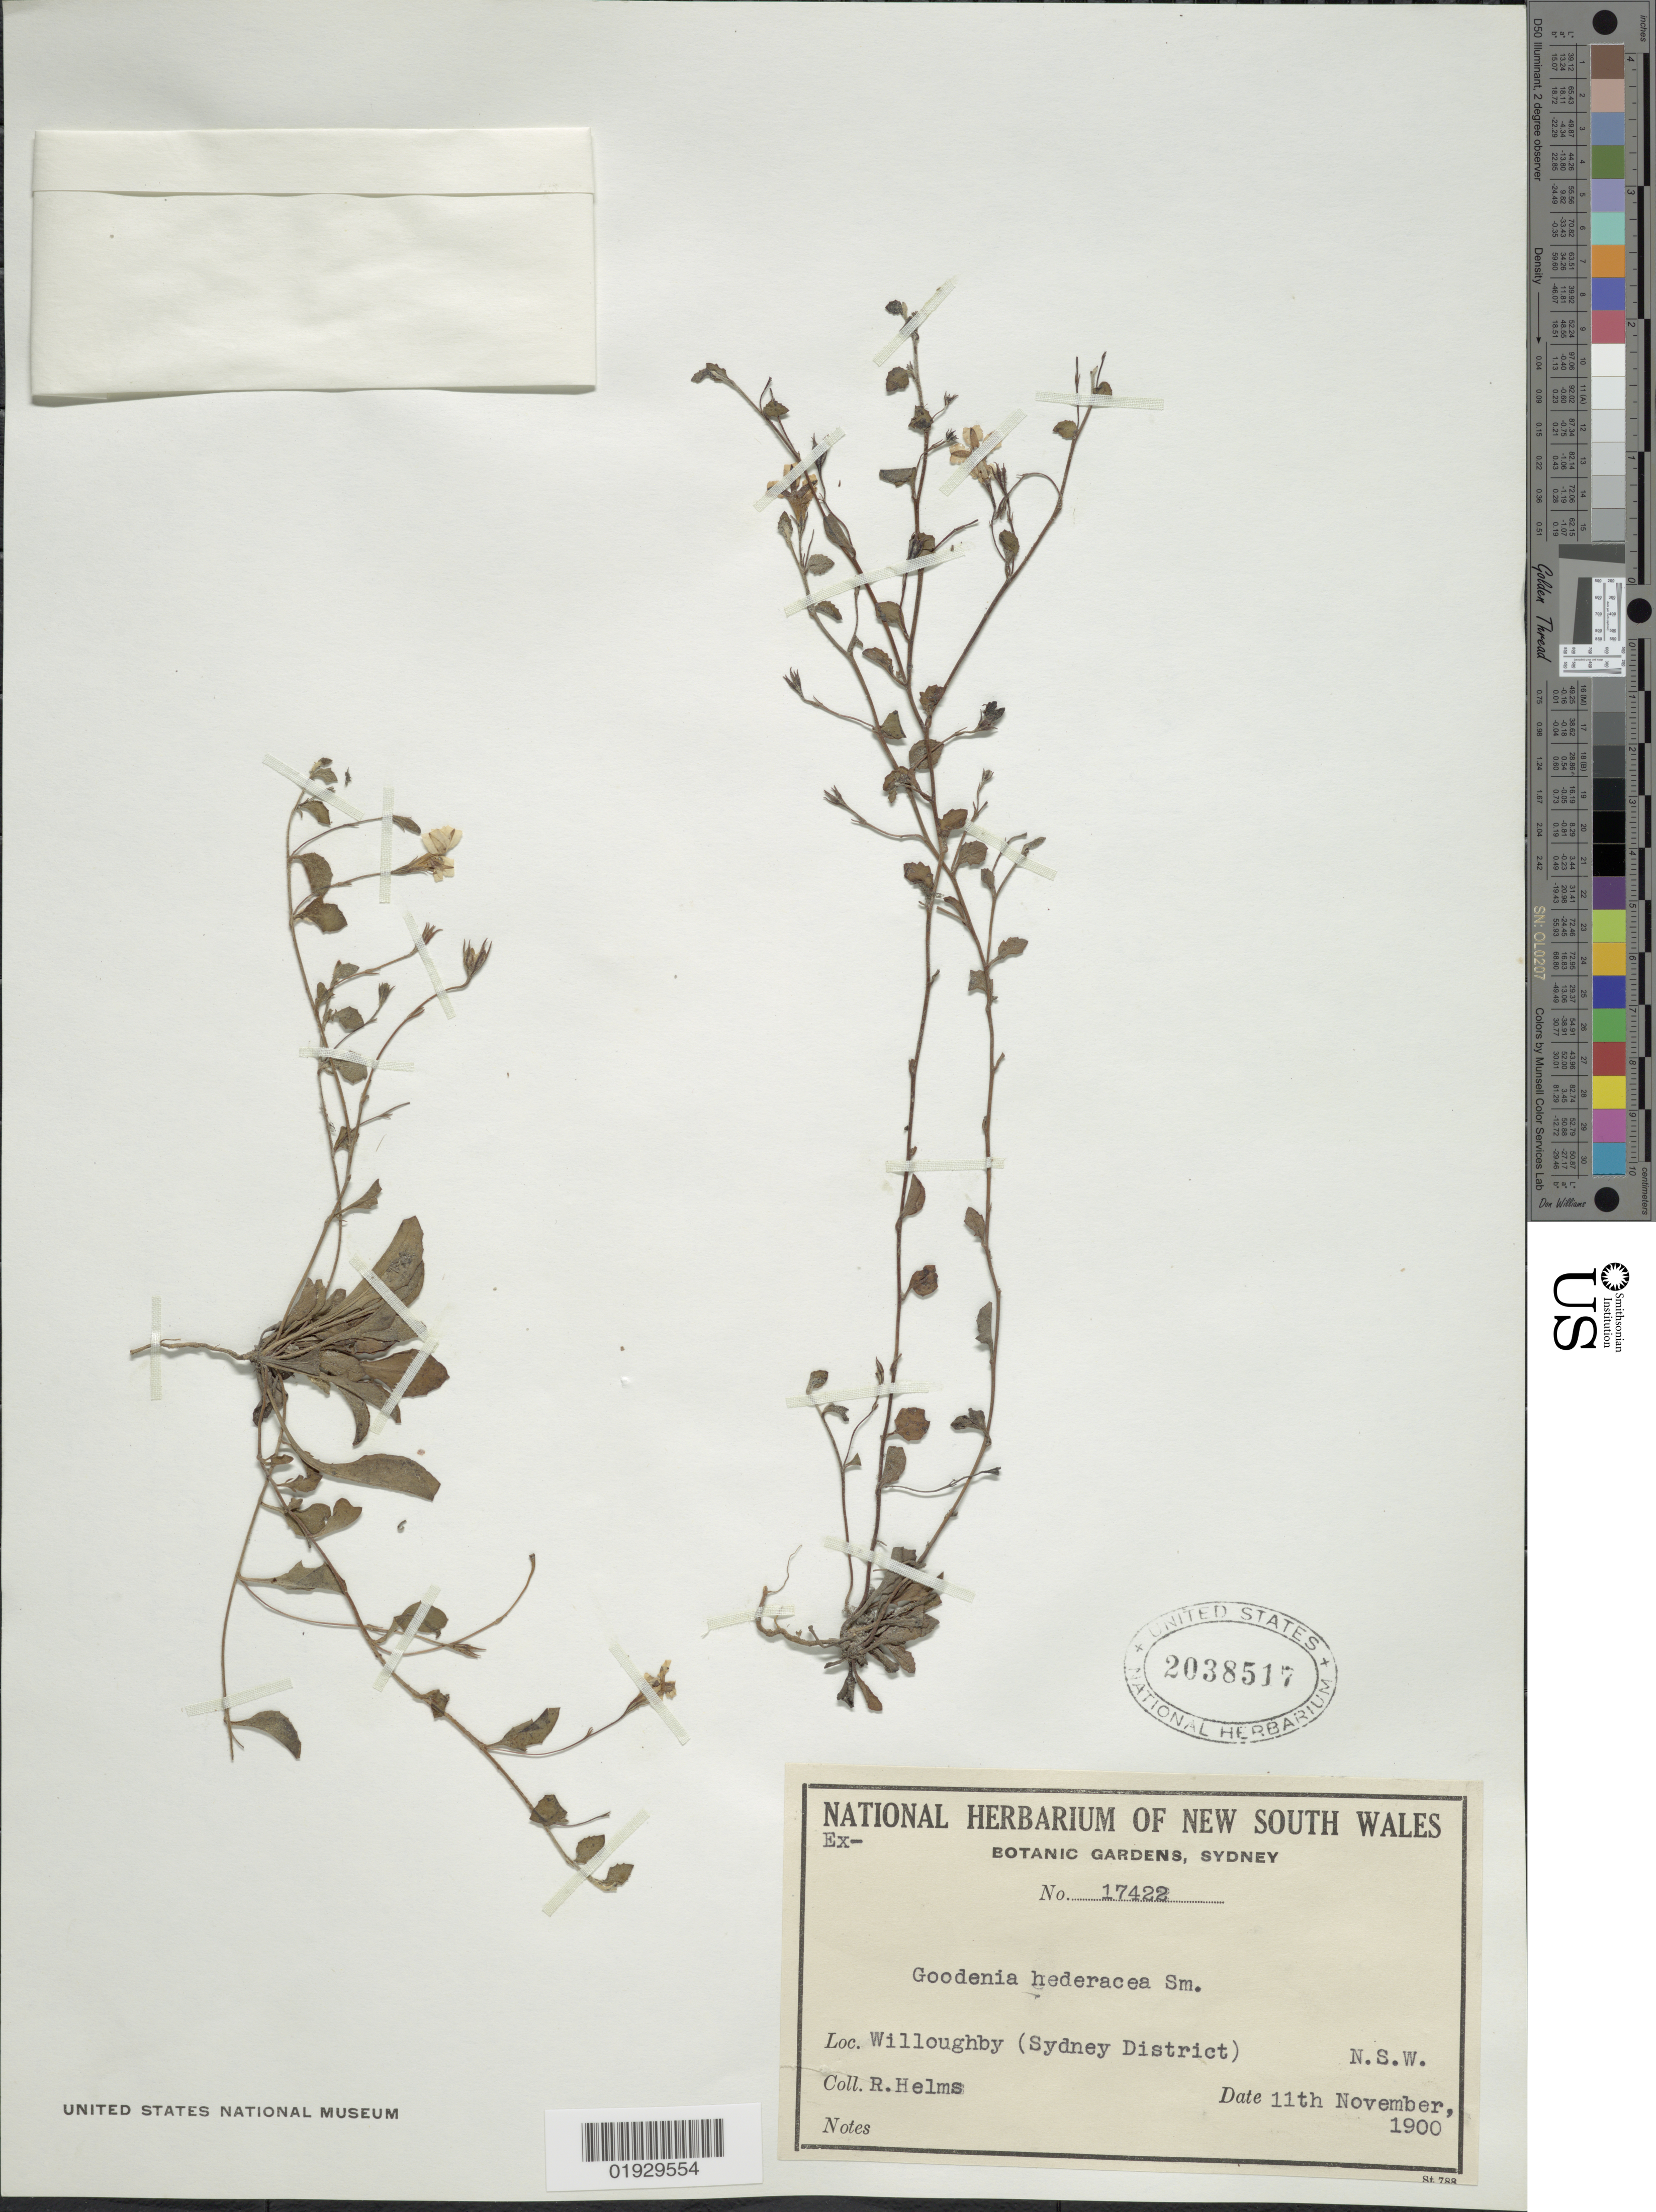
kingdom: Plantae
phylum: Tracheophyta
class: Magnoliopsida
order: Asterales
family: Goodeniaceae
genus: Goodenia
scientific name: Goodenia hederacea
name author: Sm.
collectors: R. Helms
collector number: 17422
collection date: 1900-11-11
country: Australia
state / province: New South Wales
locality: Willoughby (Sydney District). N.S.W.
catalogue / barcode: US 2038517